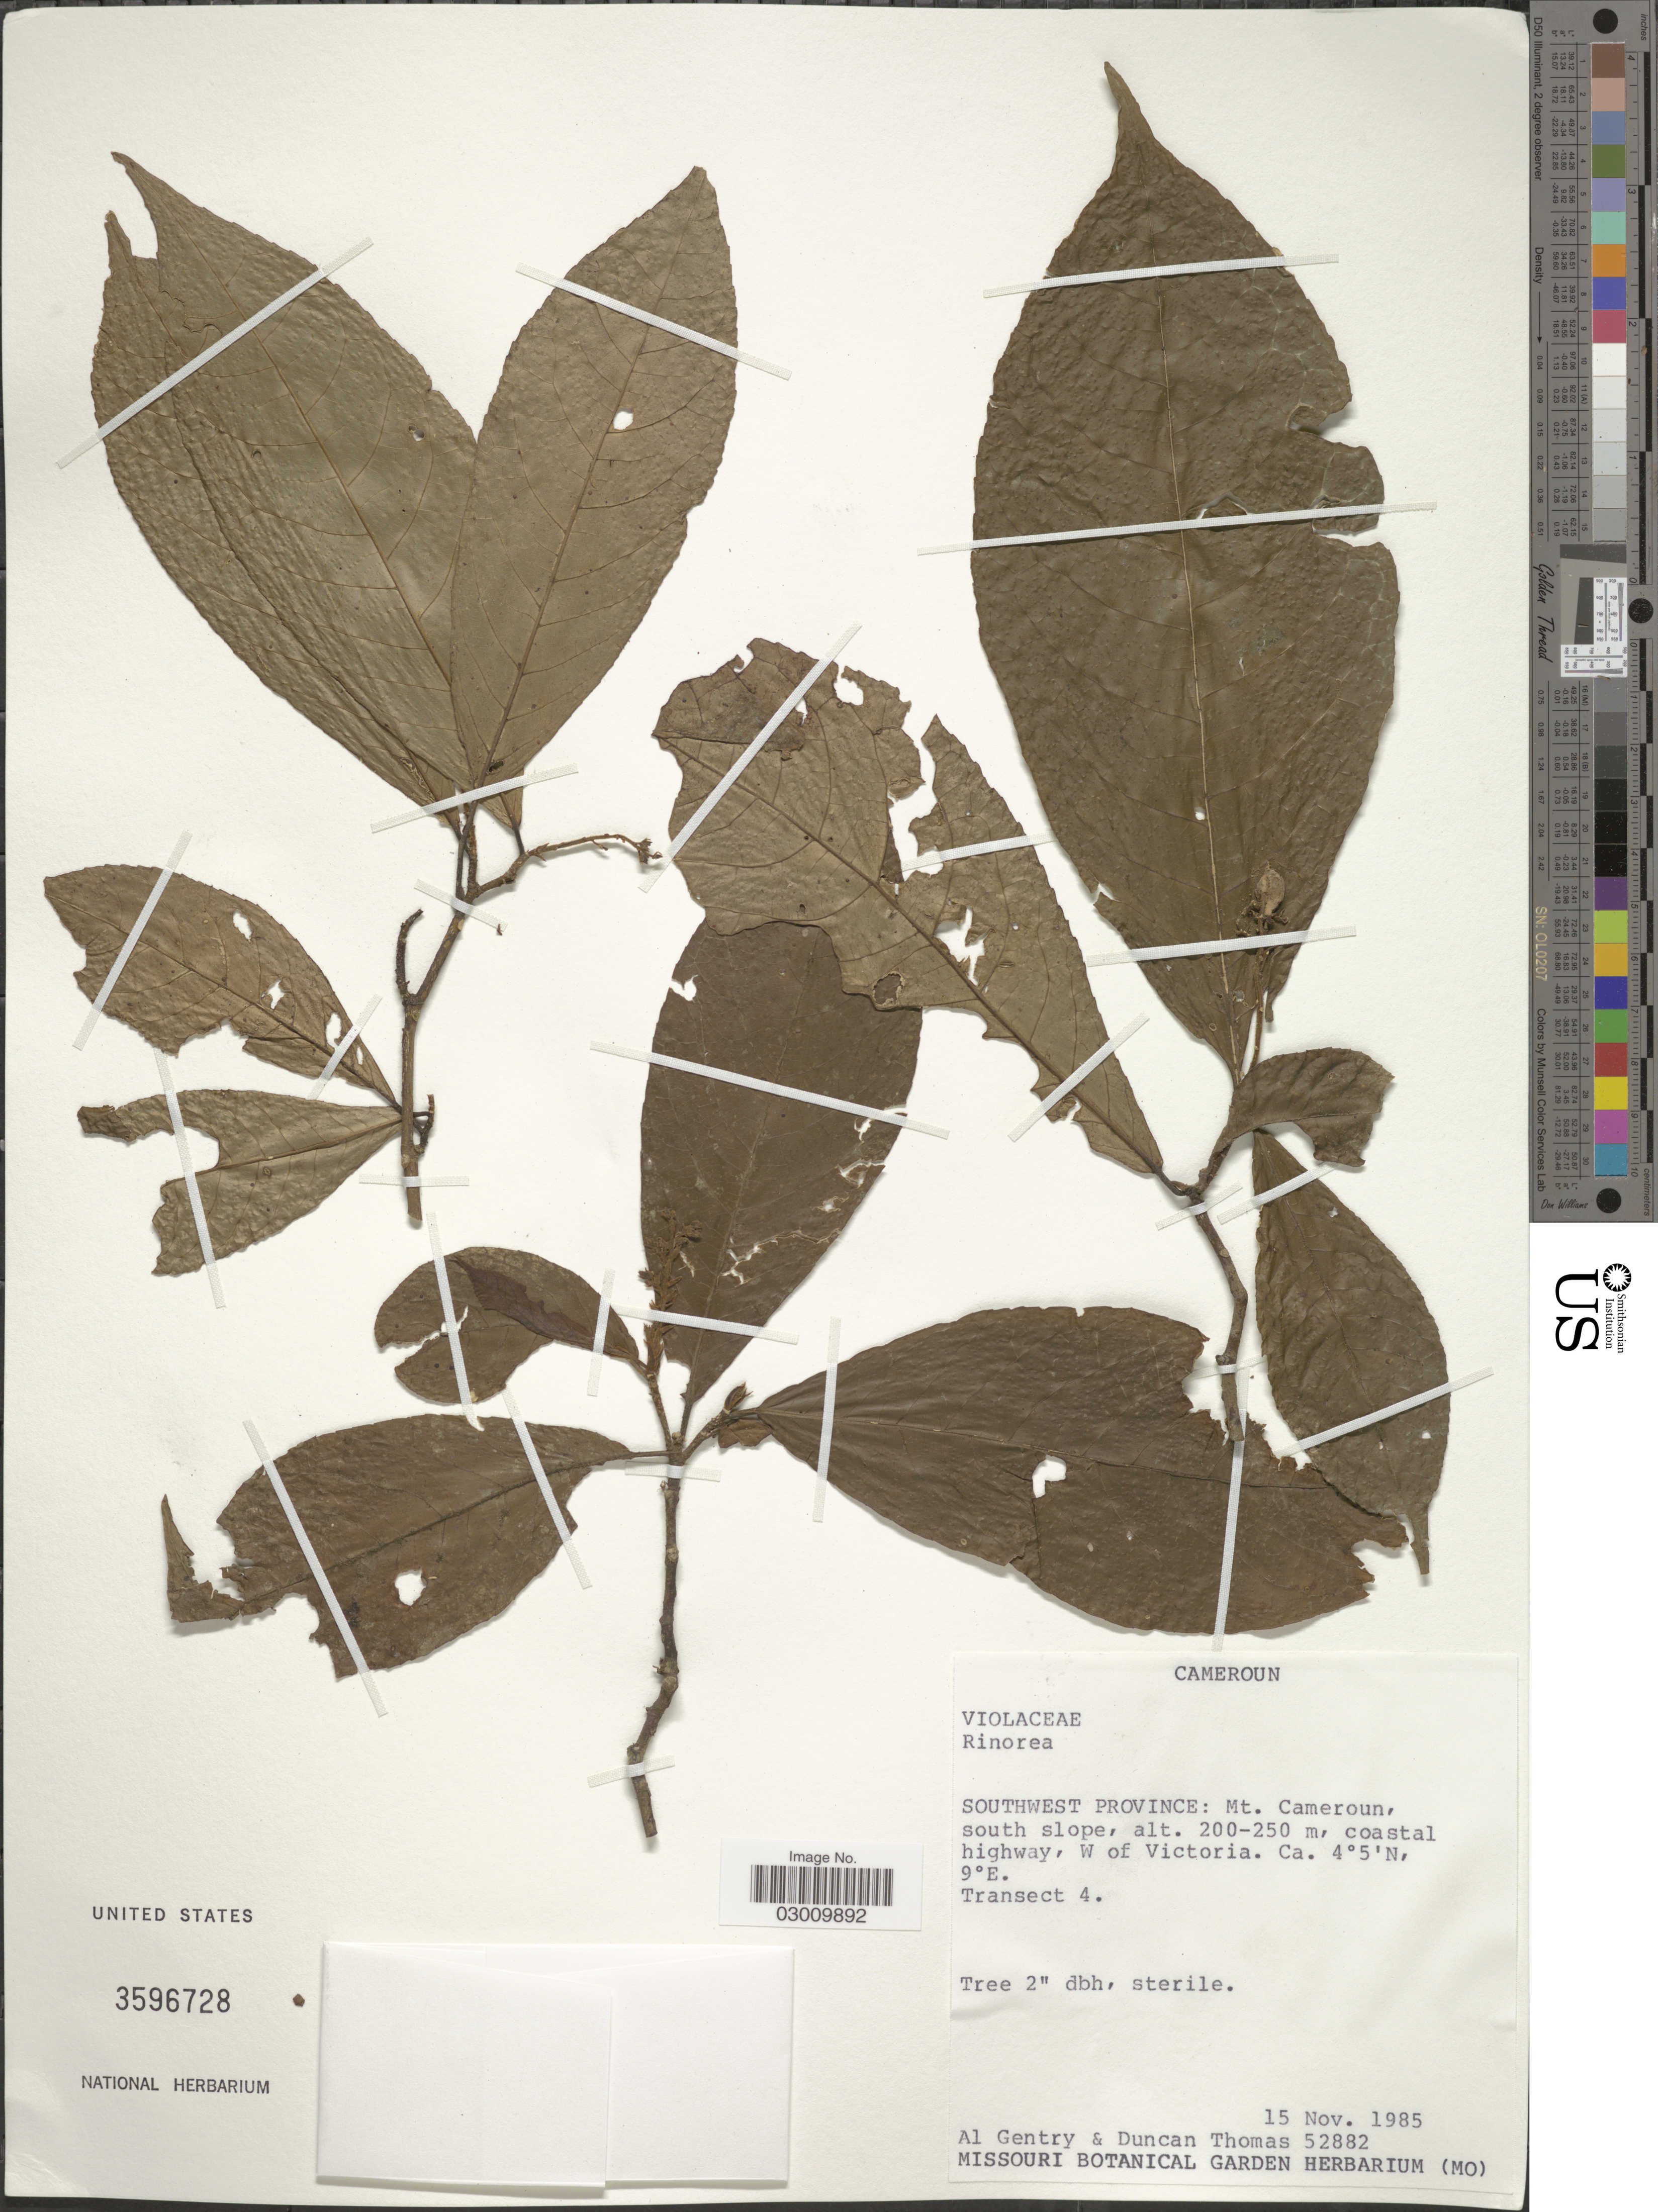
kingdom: Plantae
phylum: Tracheophyta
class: Magnoliopsida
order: Malpighiales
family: Violaceae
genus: Rinorea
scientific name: Rinorea sp.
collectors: A. H. Gentry & D. W. Thomas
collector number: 52882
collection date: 1985-11-15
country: Cameroon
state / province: Sud-Ouest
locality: Southwest Province: Mt. Cameroun, south slope. Coastal highway, W of Victoria. Transect 4.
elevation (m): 200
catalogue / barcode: US 3596728